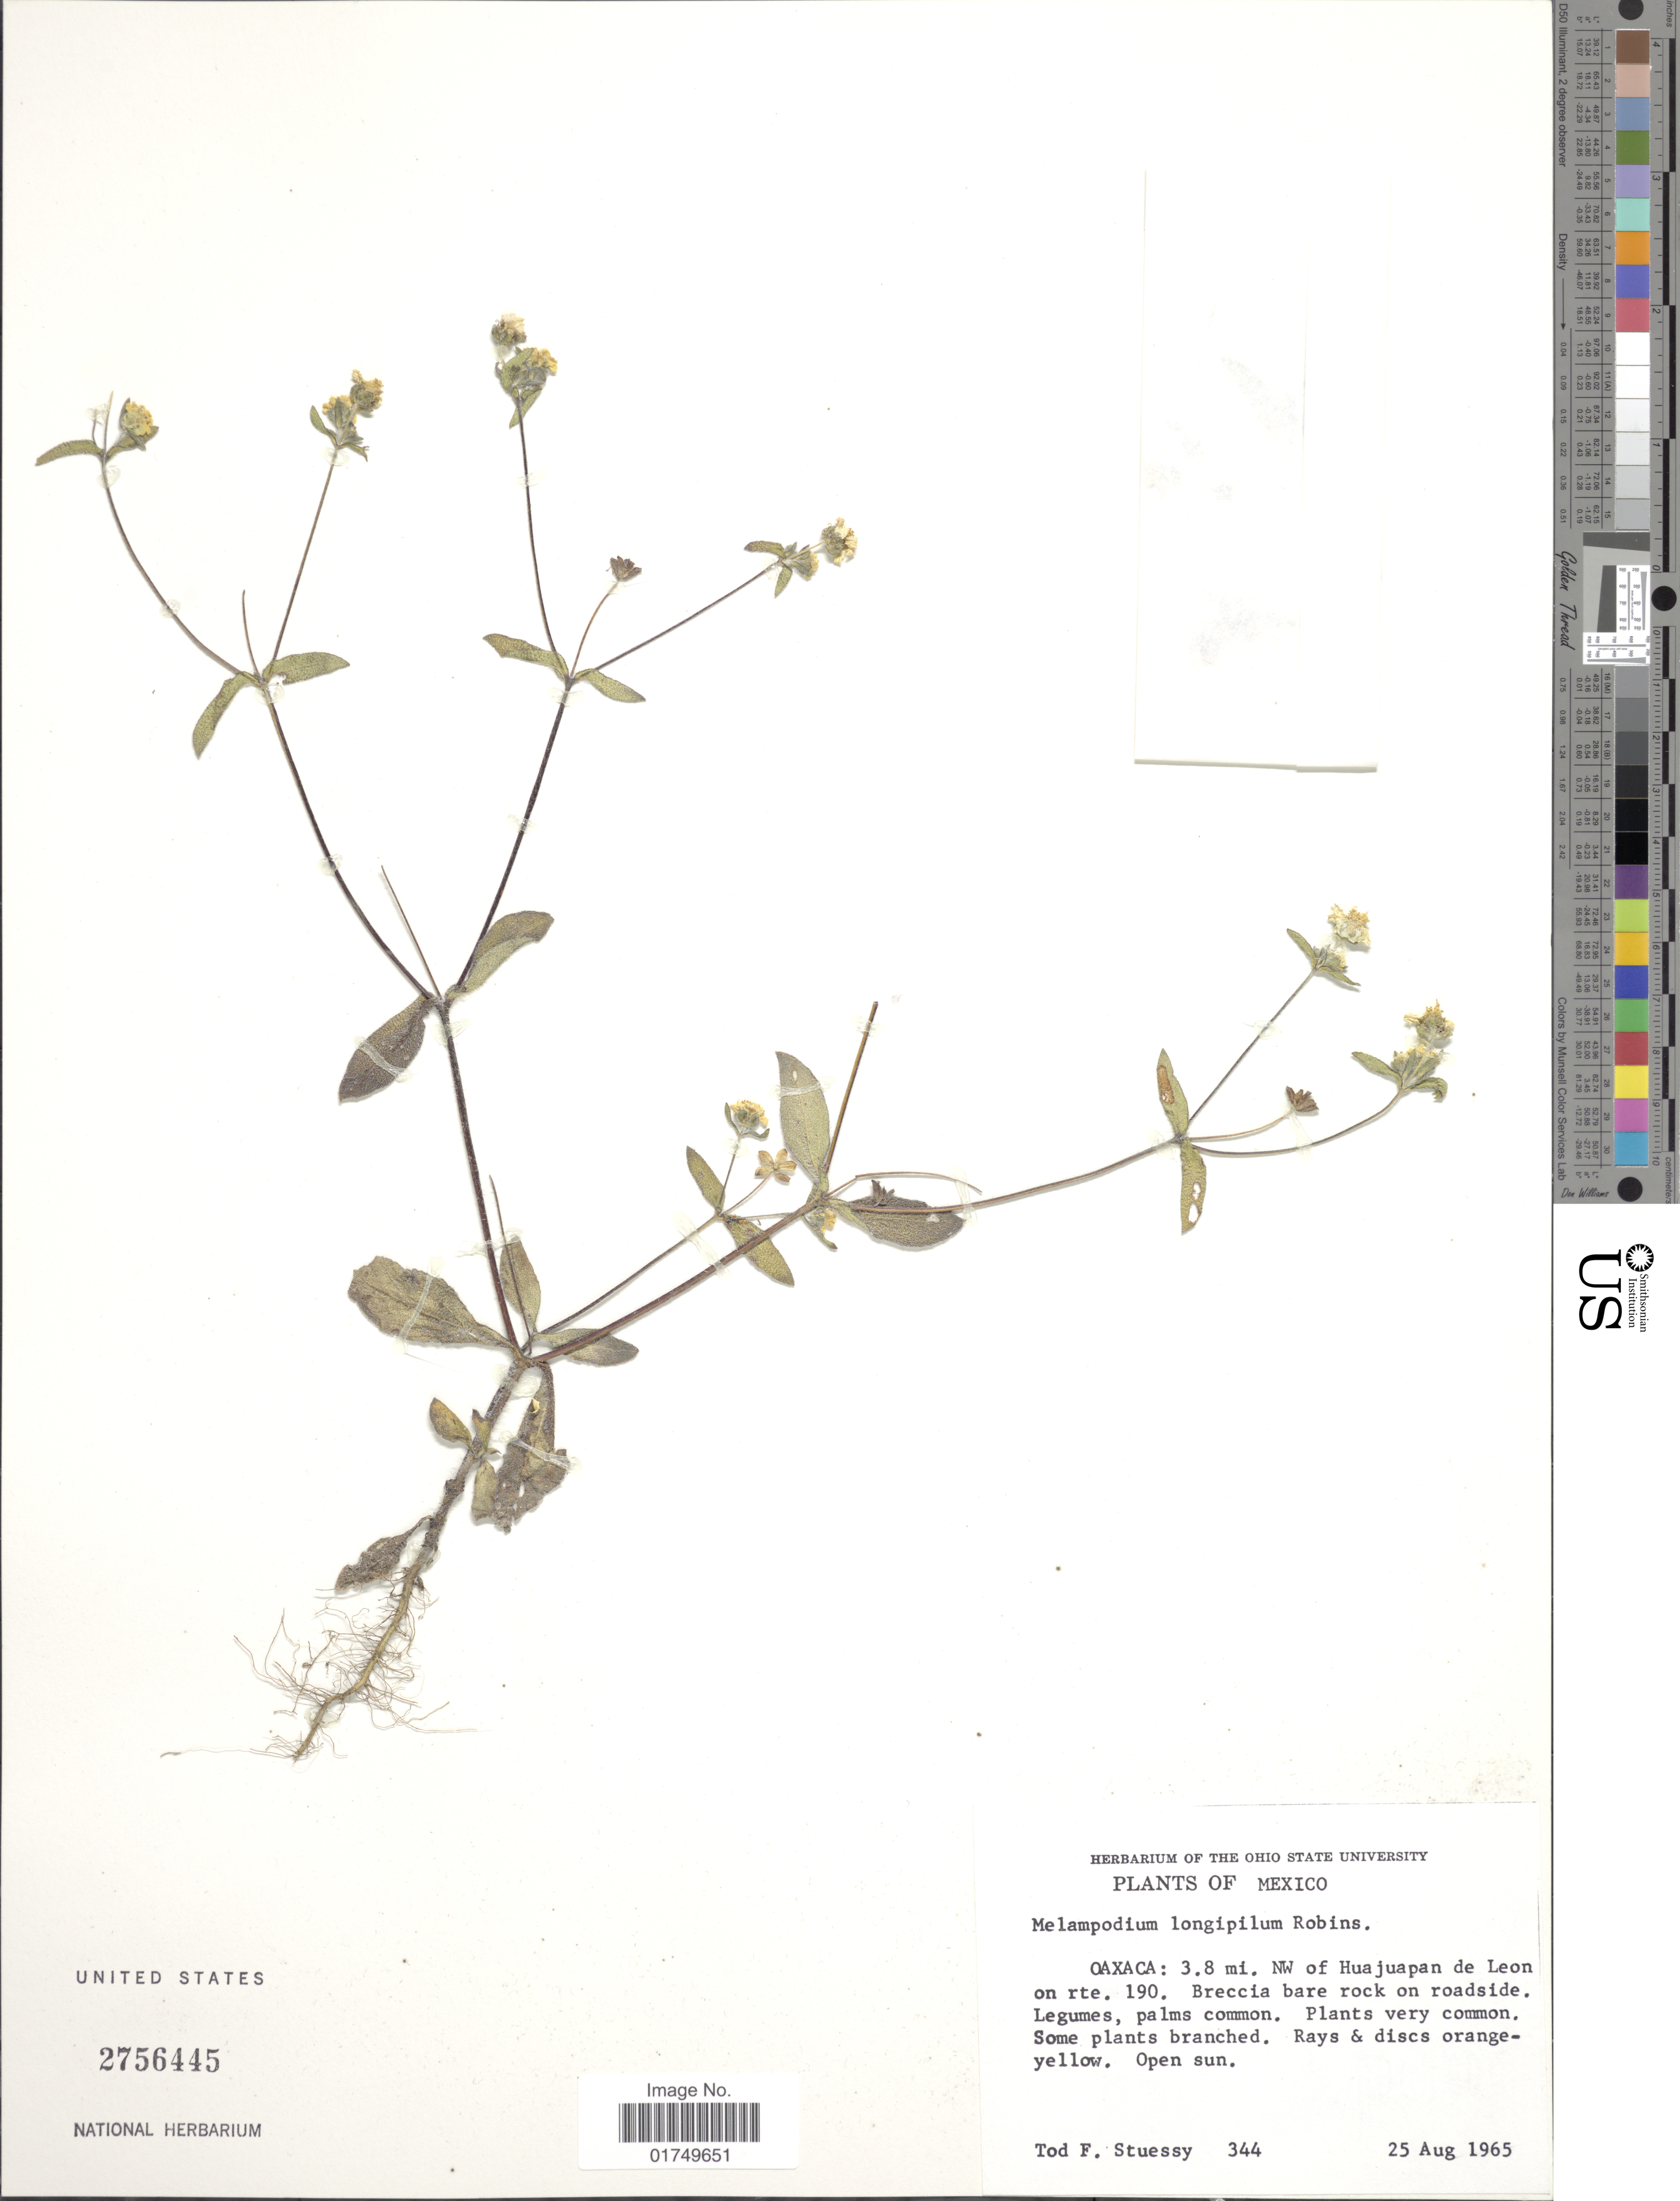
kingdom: Plantae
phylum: Tracheophyta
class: Magnoliopsida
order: Asterales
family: Asteraceae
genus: Melampodium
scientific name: Melampodium longipilum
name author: B.L. Rob.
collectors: T. Stuessy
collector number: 344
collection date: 1965-08-25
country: Mexico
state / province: Oaxaca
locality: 3.8 mi. NW of Huajuapan de Leon on rte. 190.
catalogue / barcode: US 2756445